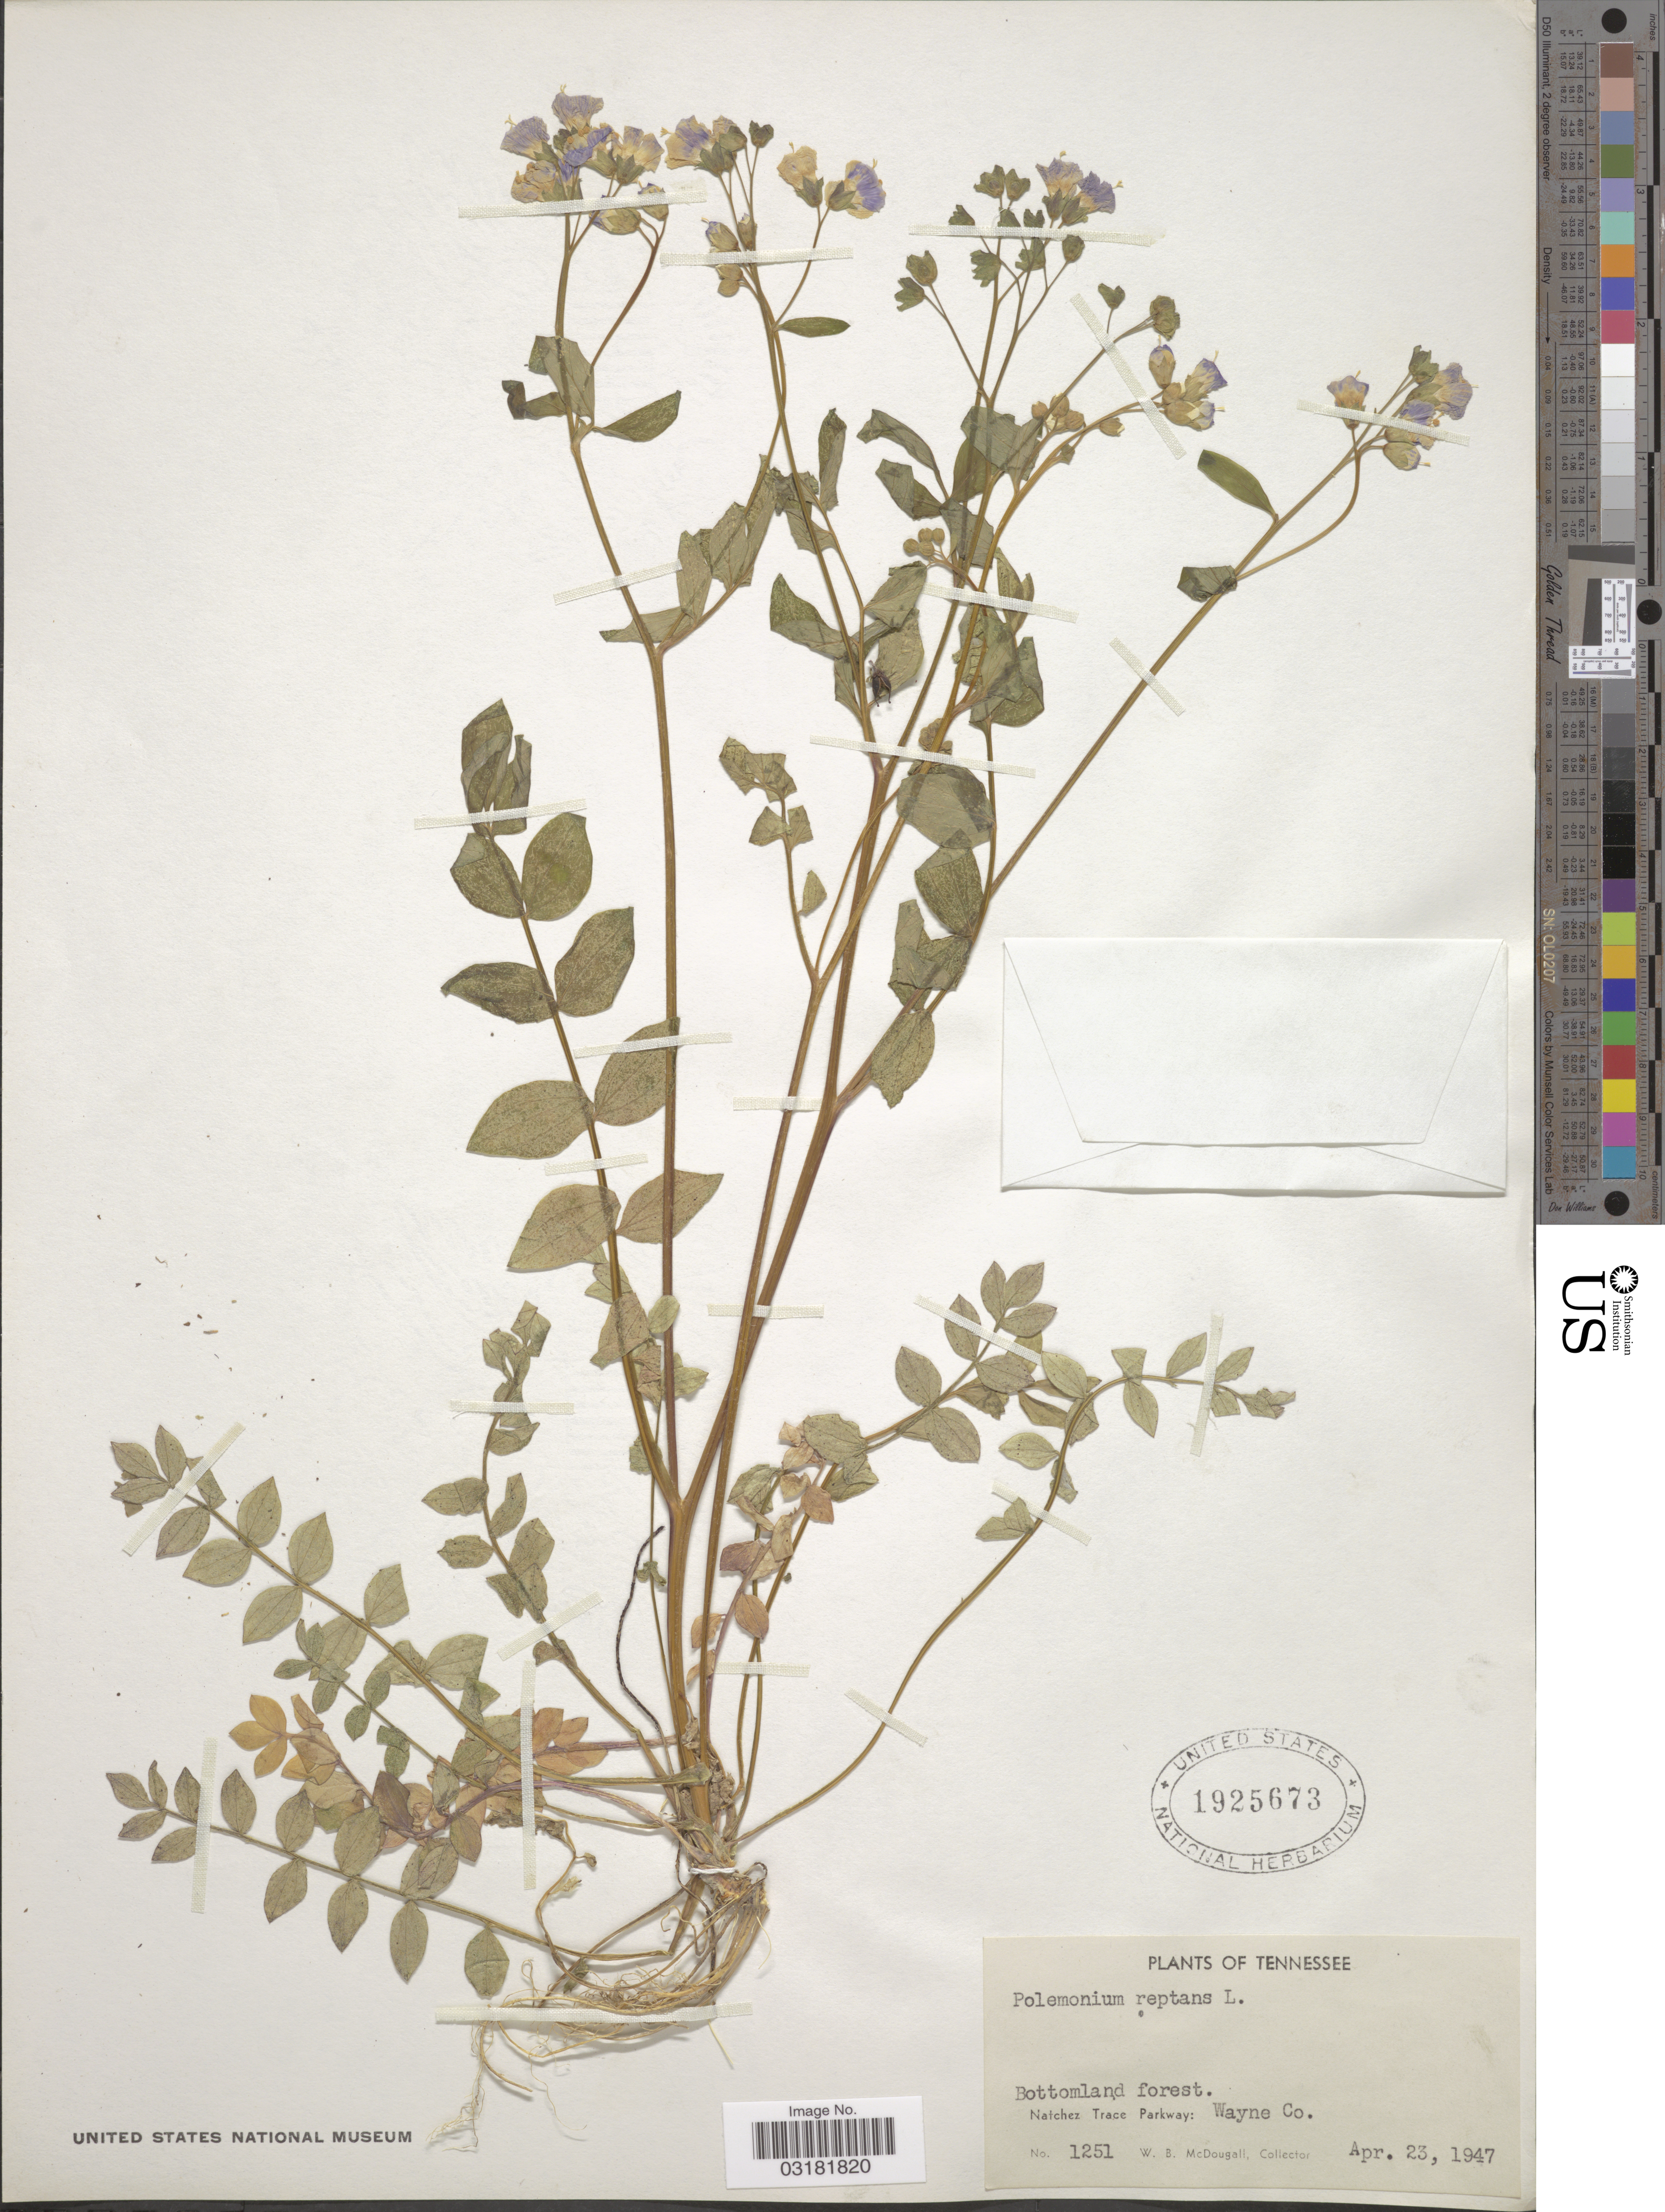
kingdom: Plantae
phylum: Tracheophyta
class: Magnoliopsida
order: Ericales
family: Polemoniaceae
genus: Polemonium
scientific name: Polemonium reptans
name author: L.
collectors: W. B. McDougal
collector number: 1251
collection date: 1947-04-23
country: United States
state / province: Tennessee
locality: Bottomland forest. Natchez Trace Parkway: Wayne Co.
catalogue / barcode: US 1925673